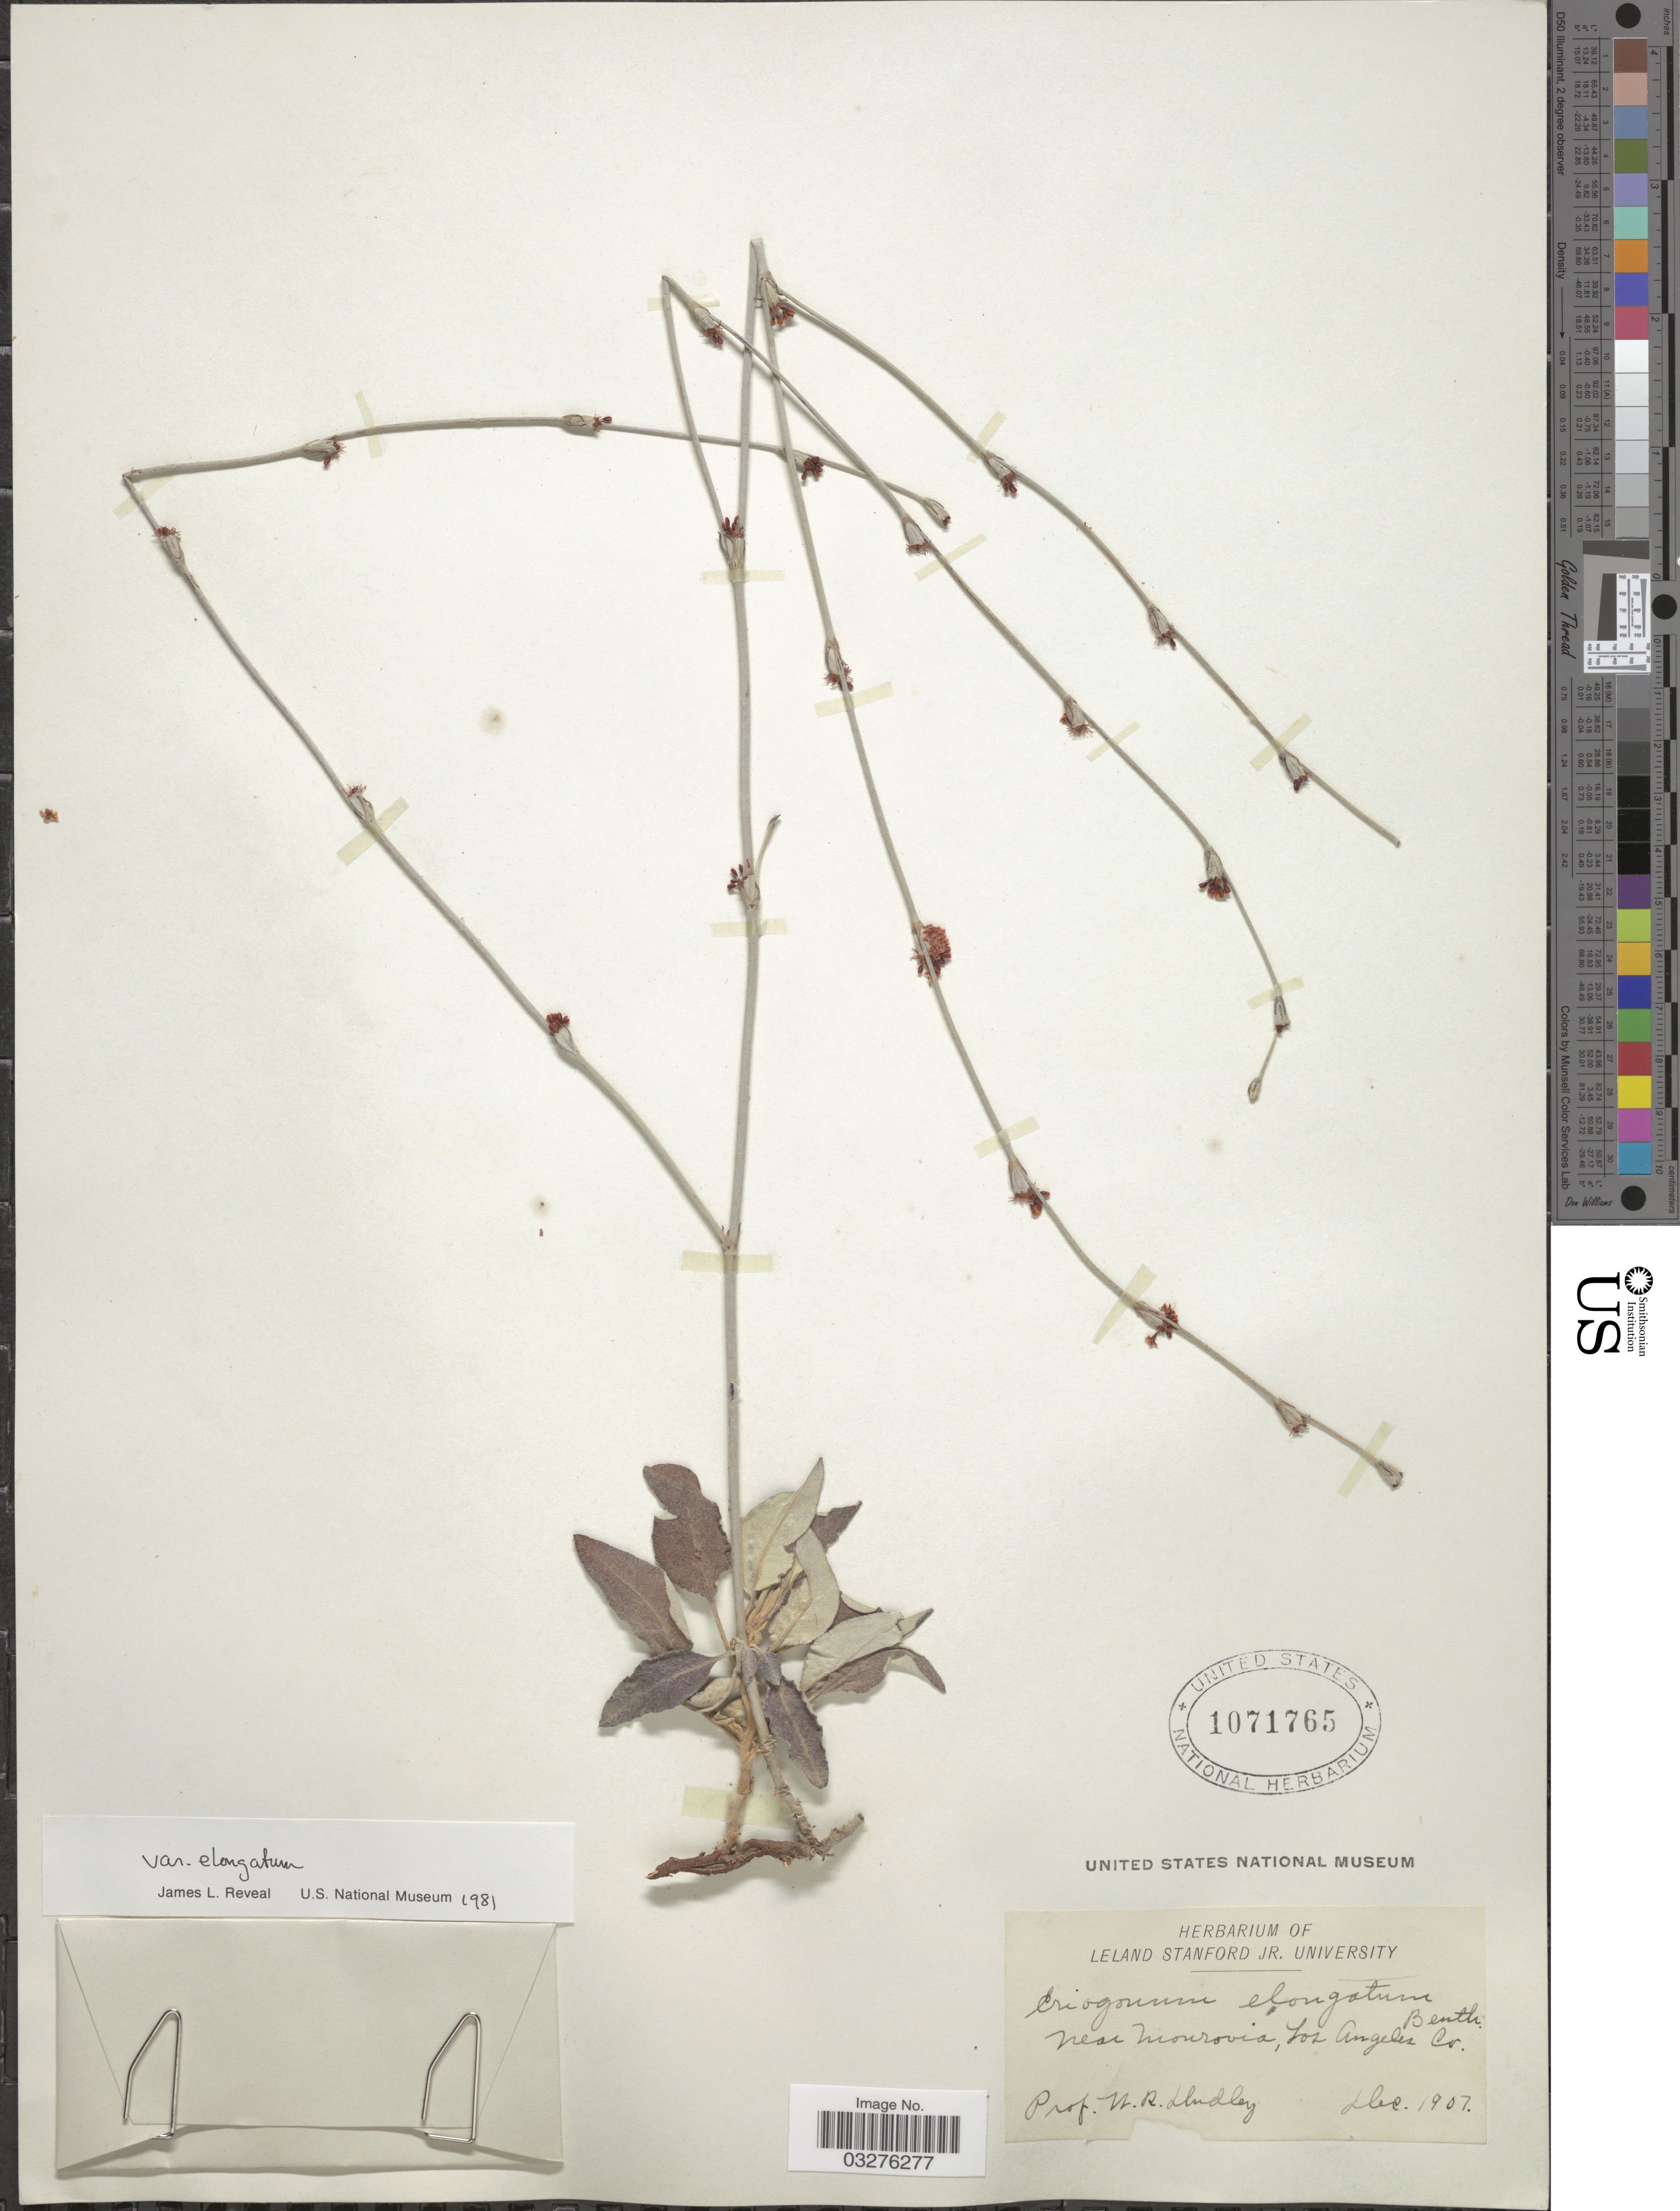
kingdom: Plantae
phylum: Tracheophyta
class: Magnoliopsida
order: Caryophyllales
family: Polygonaceae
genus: Eriogonum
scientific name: Eriogonum elongatum var. elongatum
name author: Benth.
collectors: W. Dudley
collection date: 1907-12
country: United States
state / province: California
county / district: Los Angeles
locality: Near Monrovia, Los Angeles Co.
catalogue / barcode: US 1071765